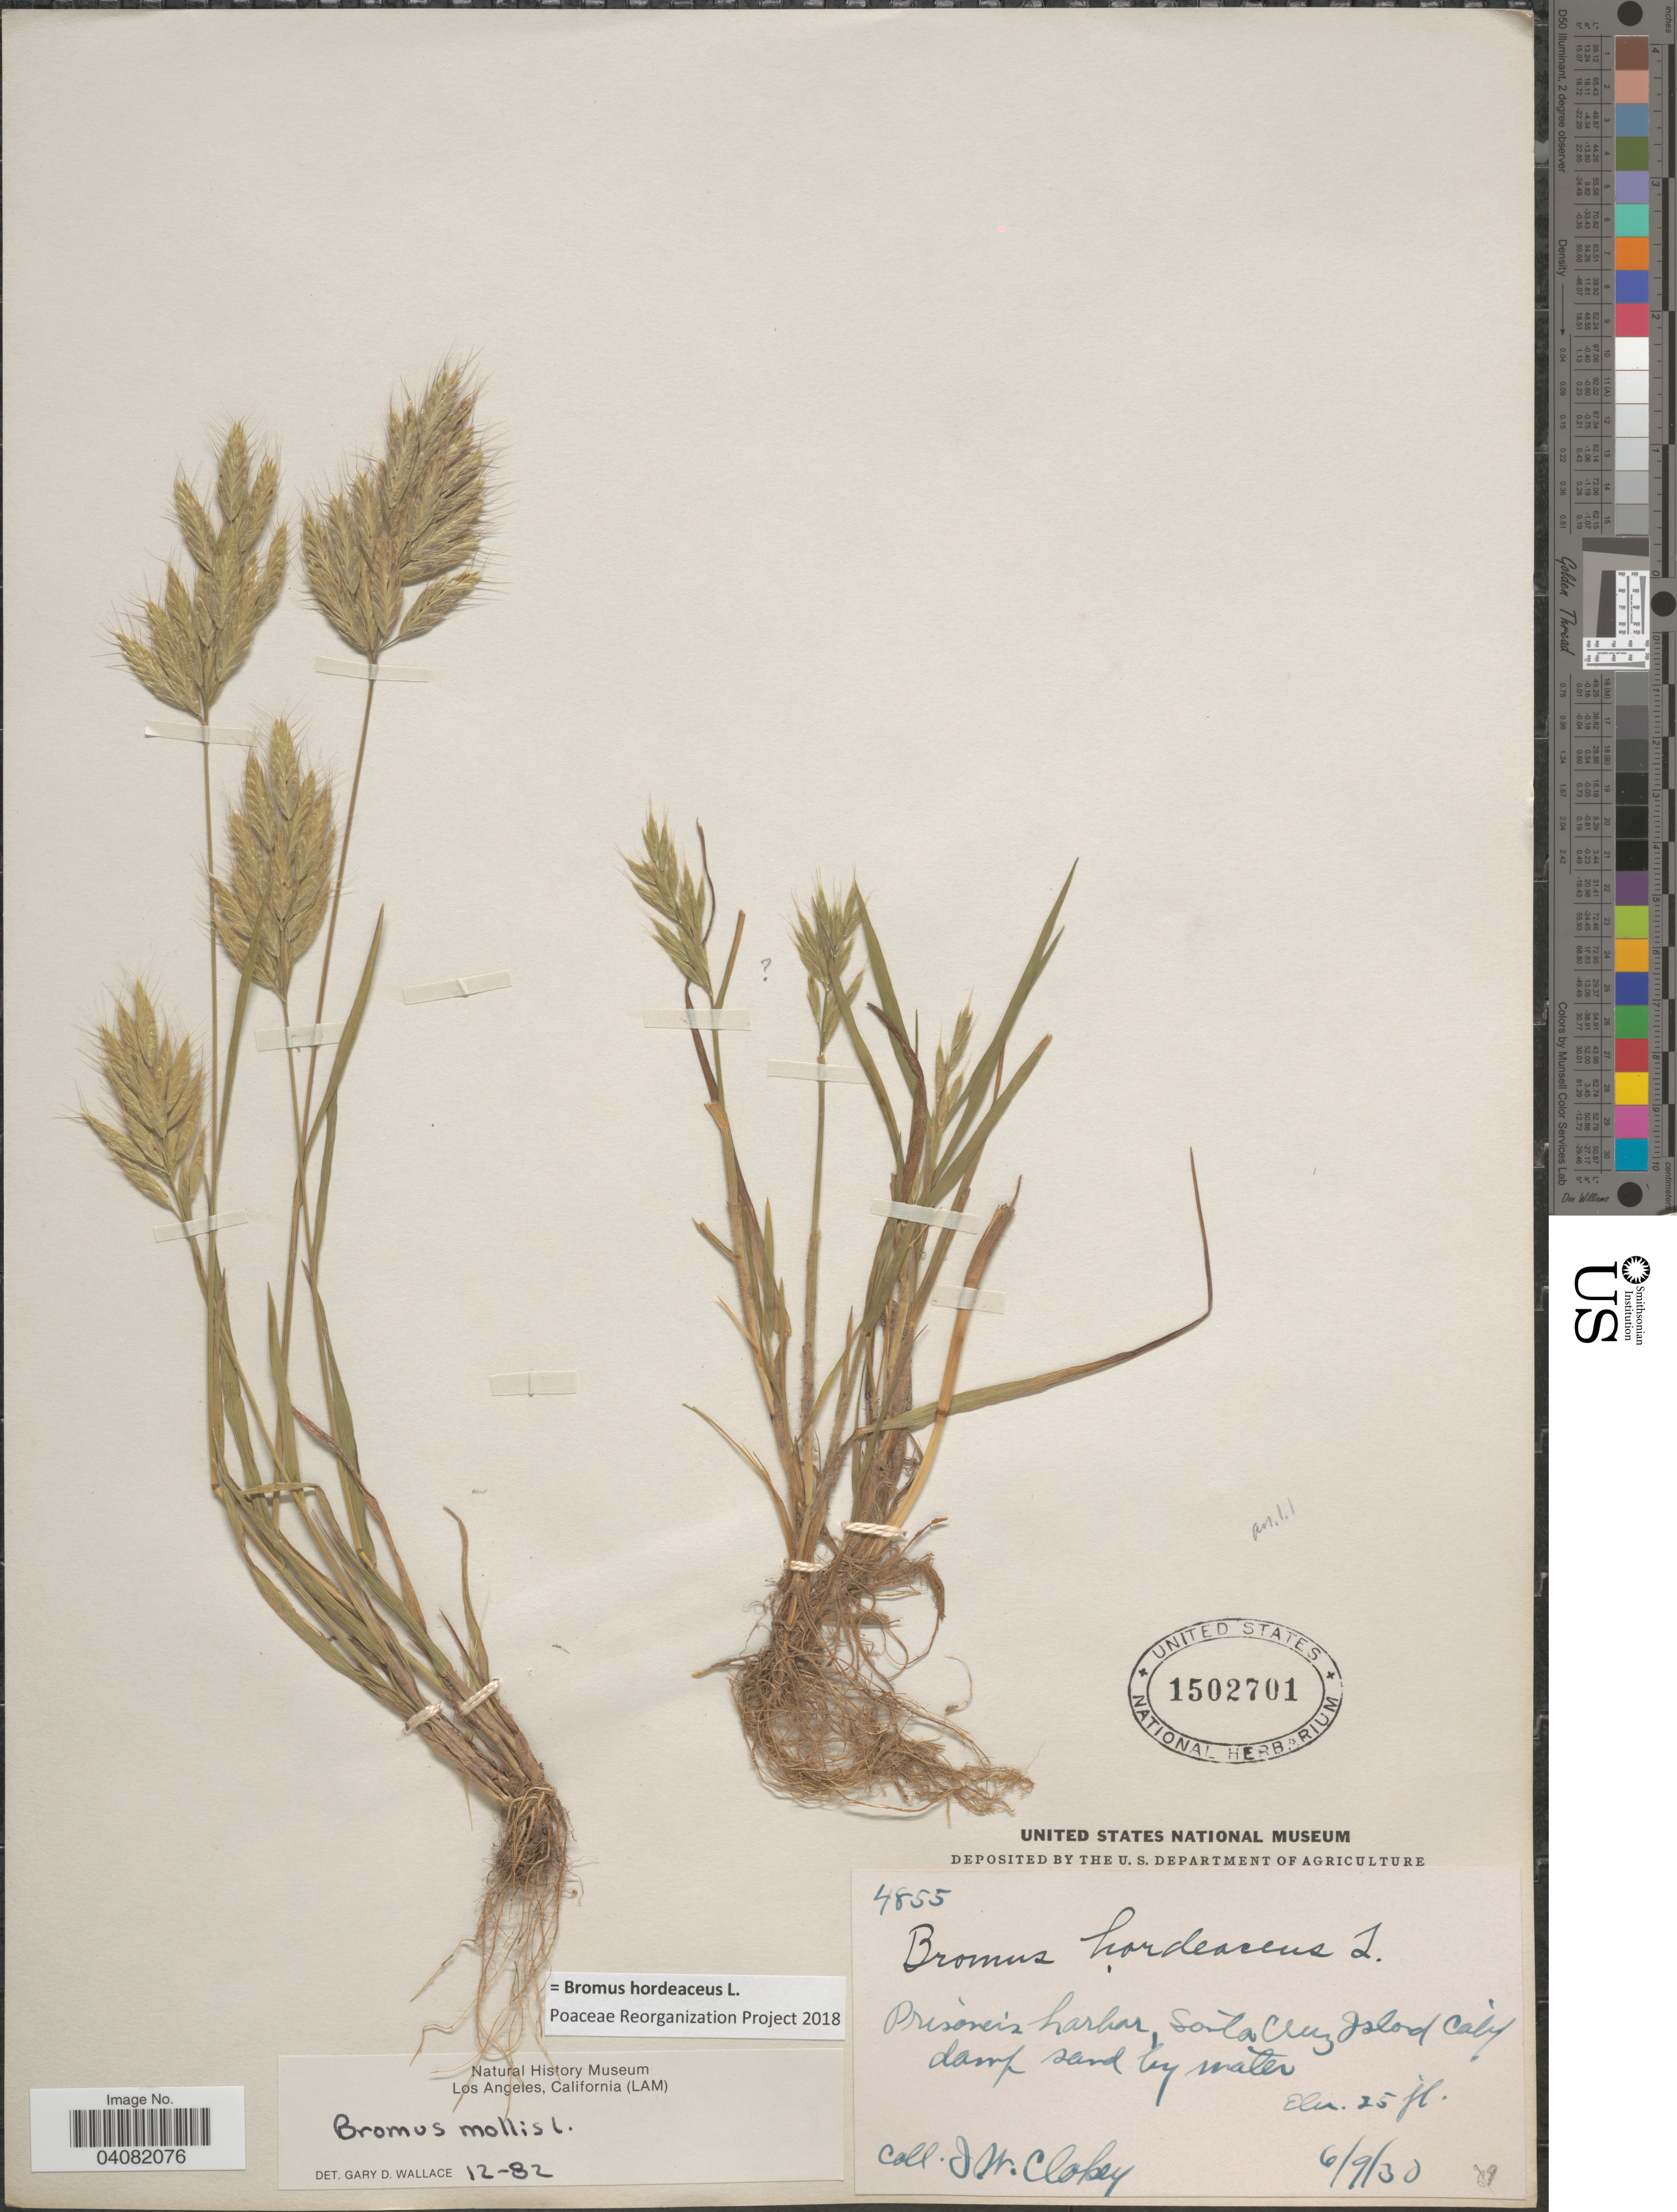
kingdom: Plantae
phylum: Tracheophyta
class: Liliopsida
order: Poales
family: Poaceae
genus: Bromus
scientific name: Bromus hordeaceus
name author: L.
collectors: I. W. Clokey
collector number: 4855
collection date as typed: Transcribed d/m/y: 9/6/30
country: United States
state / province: California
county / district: Santa Barbara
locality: Prisoner's harbor, Santa Cruz Island damp soil by water.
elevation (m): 8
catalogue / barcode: US 1502701